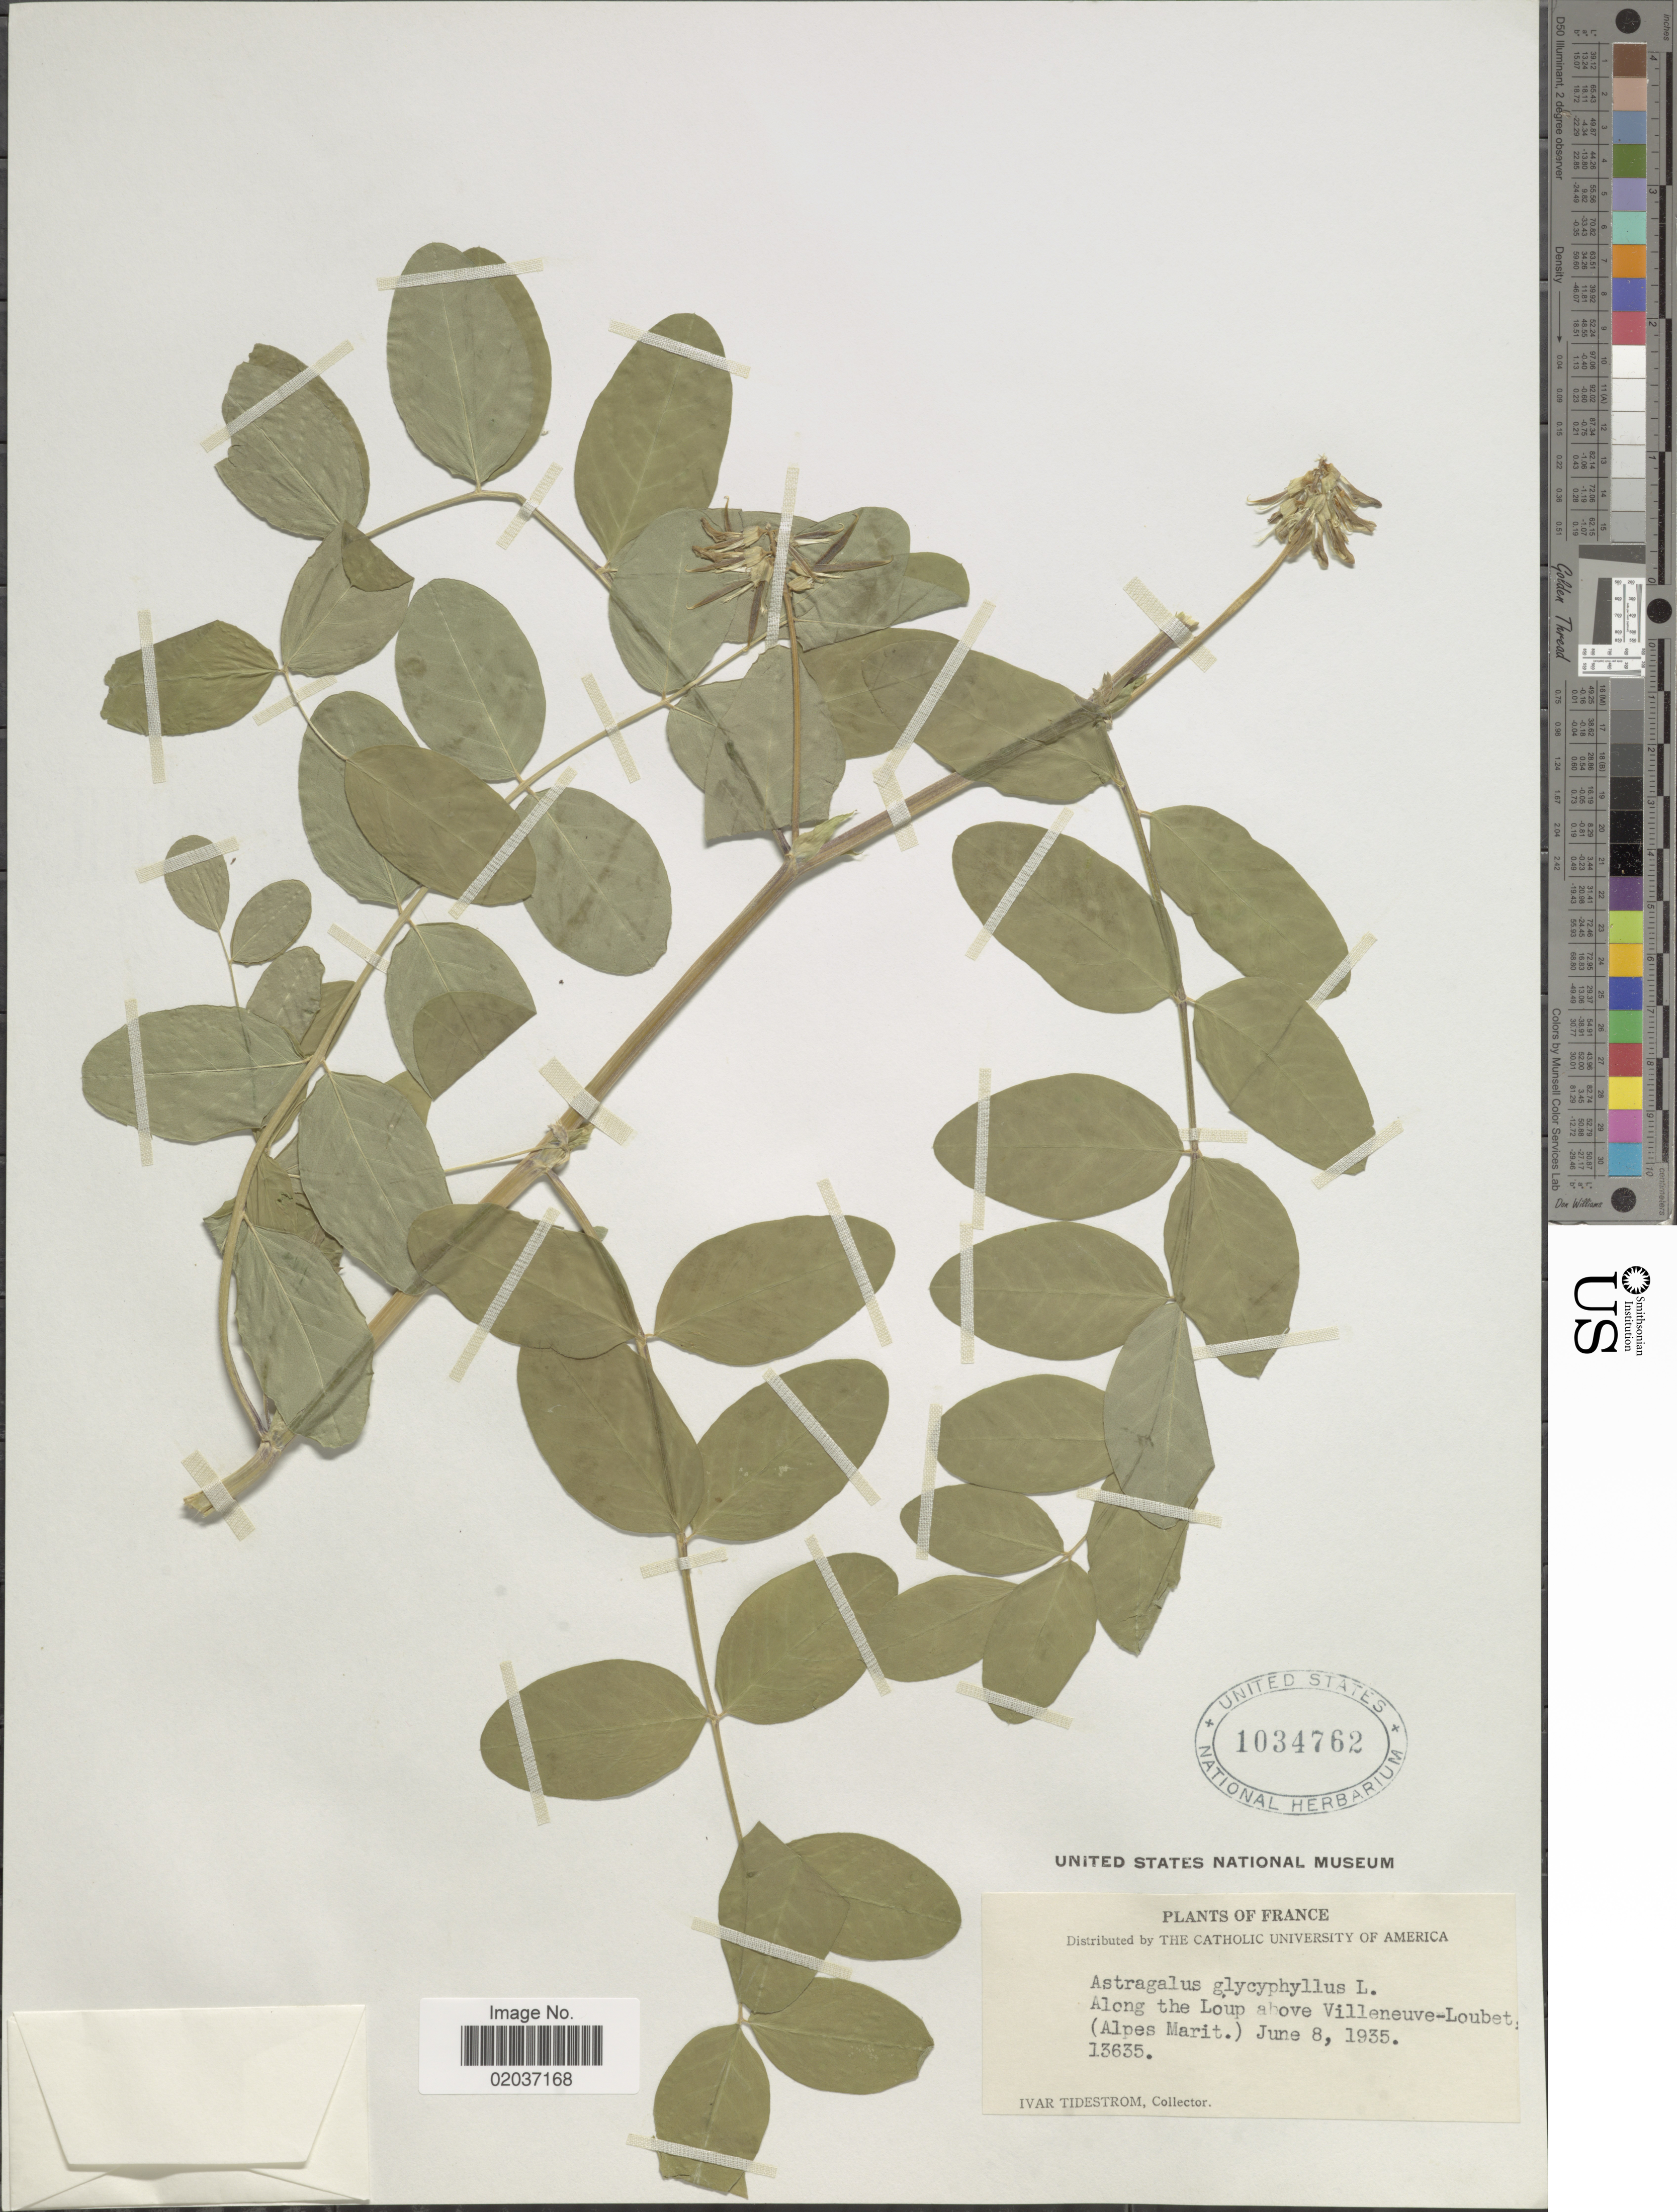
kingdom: Plantae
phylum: Tracheophyta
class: Magnoliopsida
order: Fabales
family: Fabaceae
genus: Astragalus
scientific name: Astragalus glycyphyllos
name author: L.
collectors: I. F. Tidestrom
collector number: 13635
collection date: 1935-06-08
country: France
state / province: Provence-Alpes-Côte d'Azur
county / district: Alpes-Maritimes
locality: France, along the Lomp above Villeneuve-Loubet (Alpes Marit.).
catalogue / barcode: US 1034762